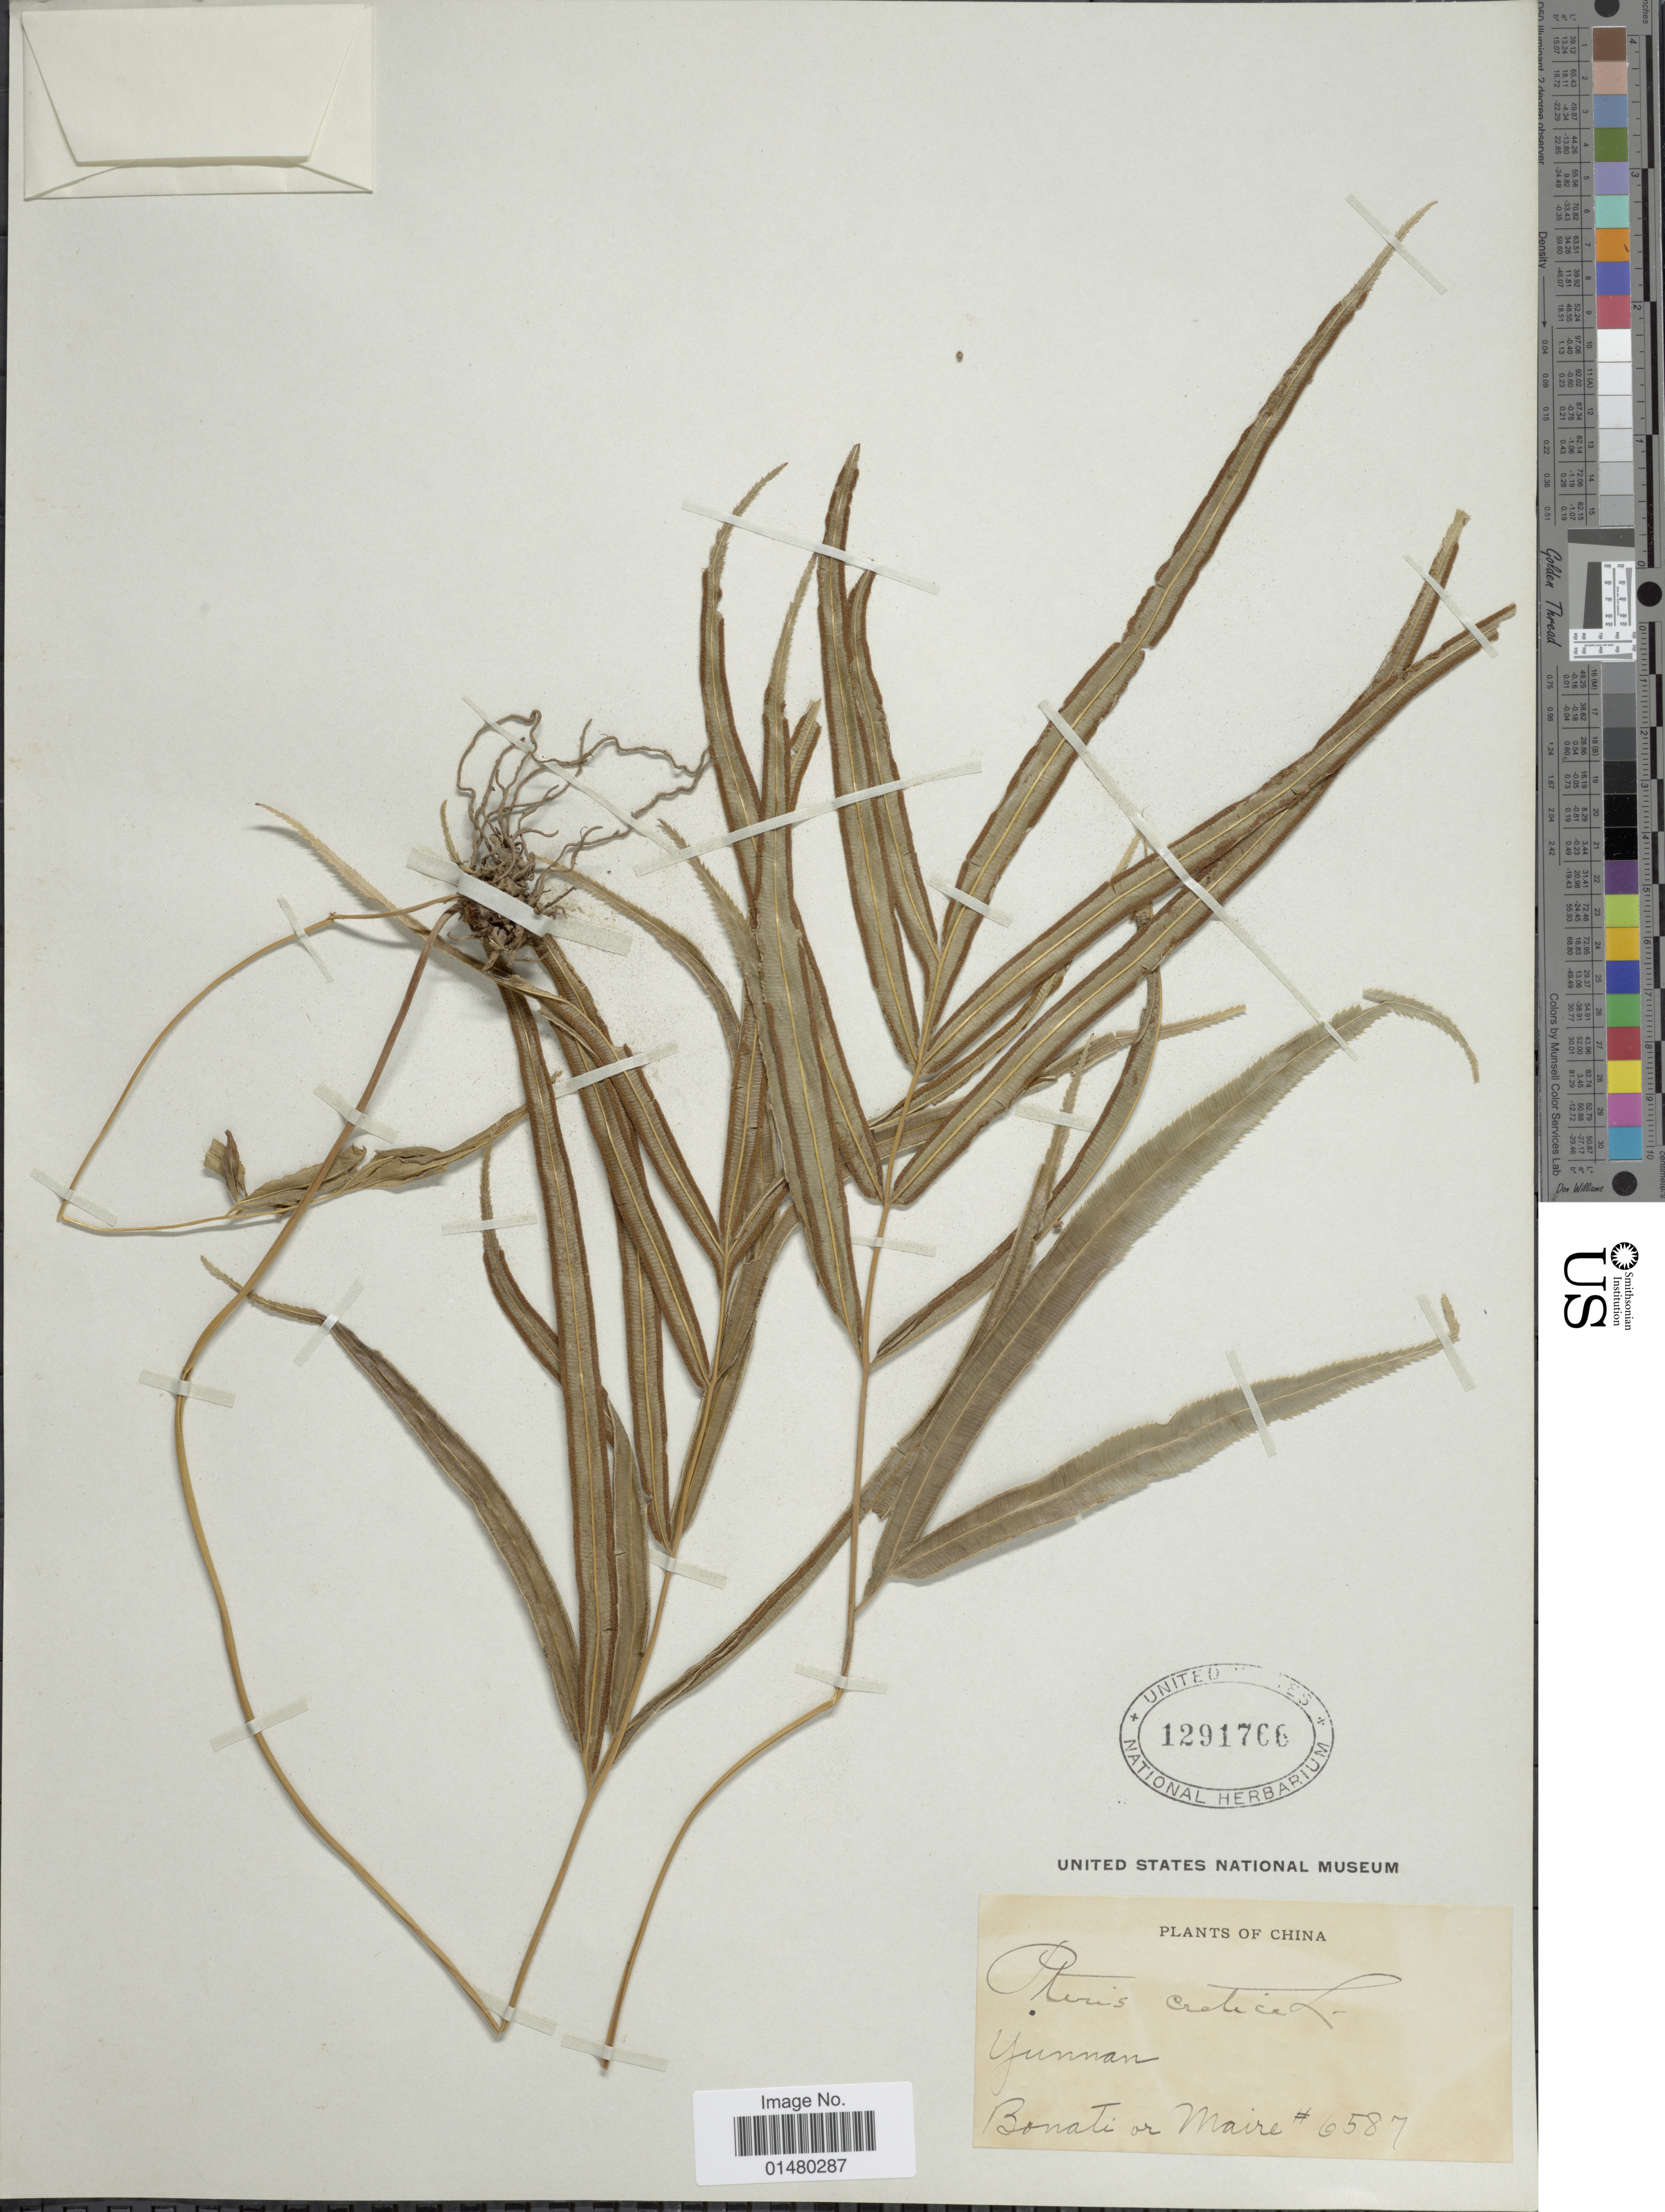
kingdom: Plantae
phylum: Tracheophyta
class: Polypodiopsida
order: Polypodiales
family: Pteridaceae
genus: Pteris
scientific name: Pteris cretica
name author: L.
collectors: -. Bonati & Maire, --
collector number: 6587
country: China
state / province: Yunnan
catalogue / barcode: US 1291766